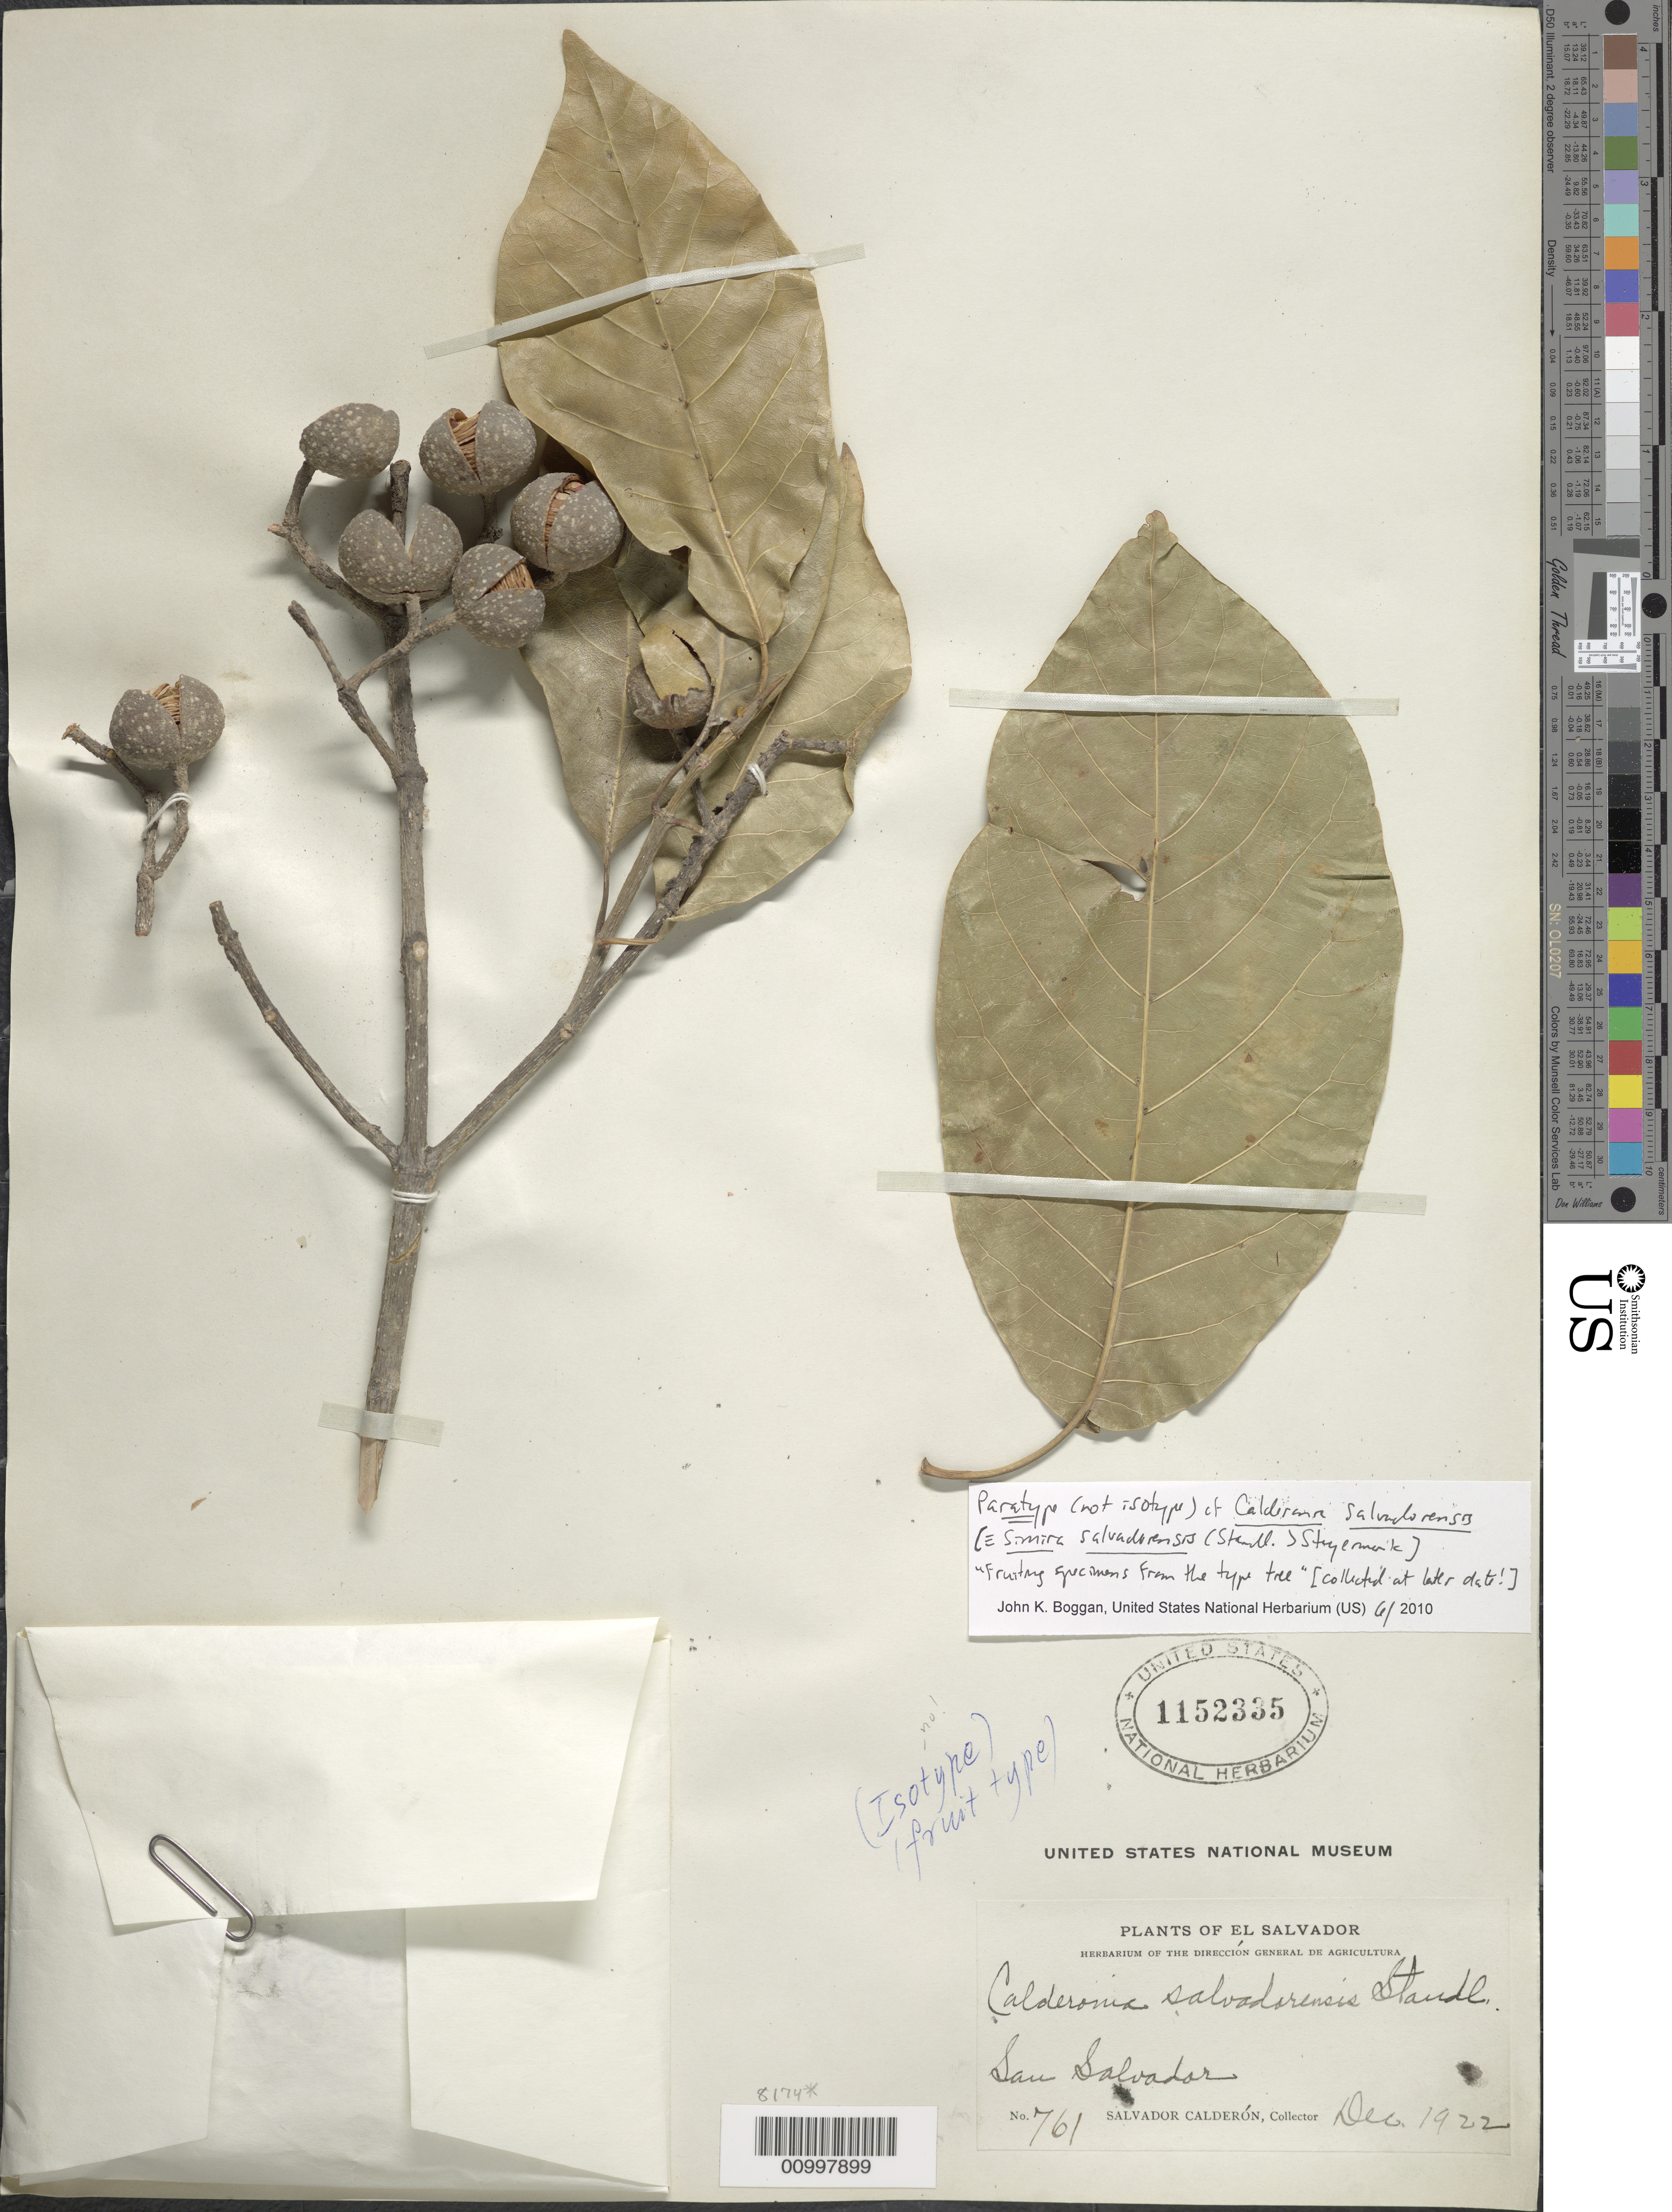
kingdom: Plantae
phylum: Tracheophyta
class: Magnoliopsida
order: Gentianales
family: Rubiaceae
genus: Calderonia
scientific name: Calderonia salvadorensis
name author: Standl.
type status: Paratype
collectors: S. Calderón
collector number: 761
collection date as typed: Dec 1922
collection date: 1922-12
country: El Salvador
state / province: San Salvador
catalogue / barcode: US 1152335